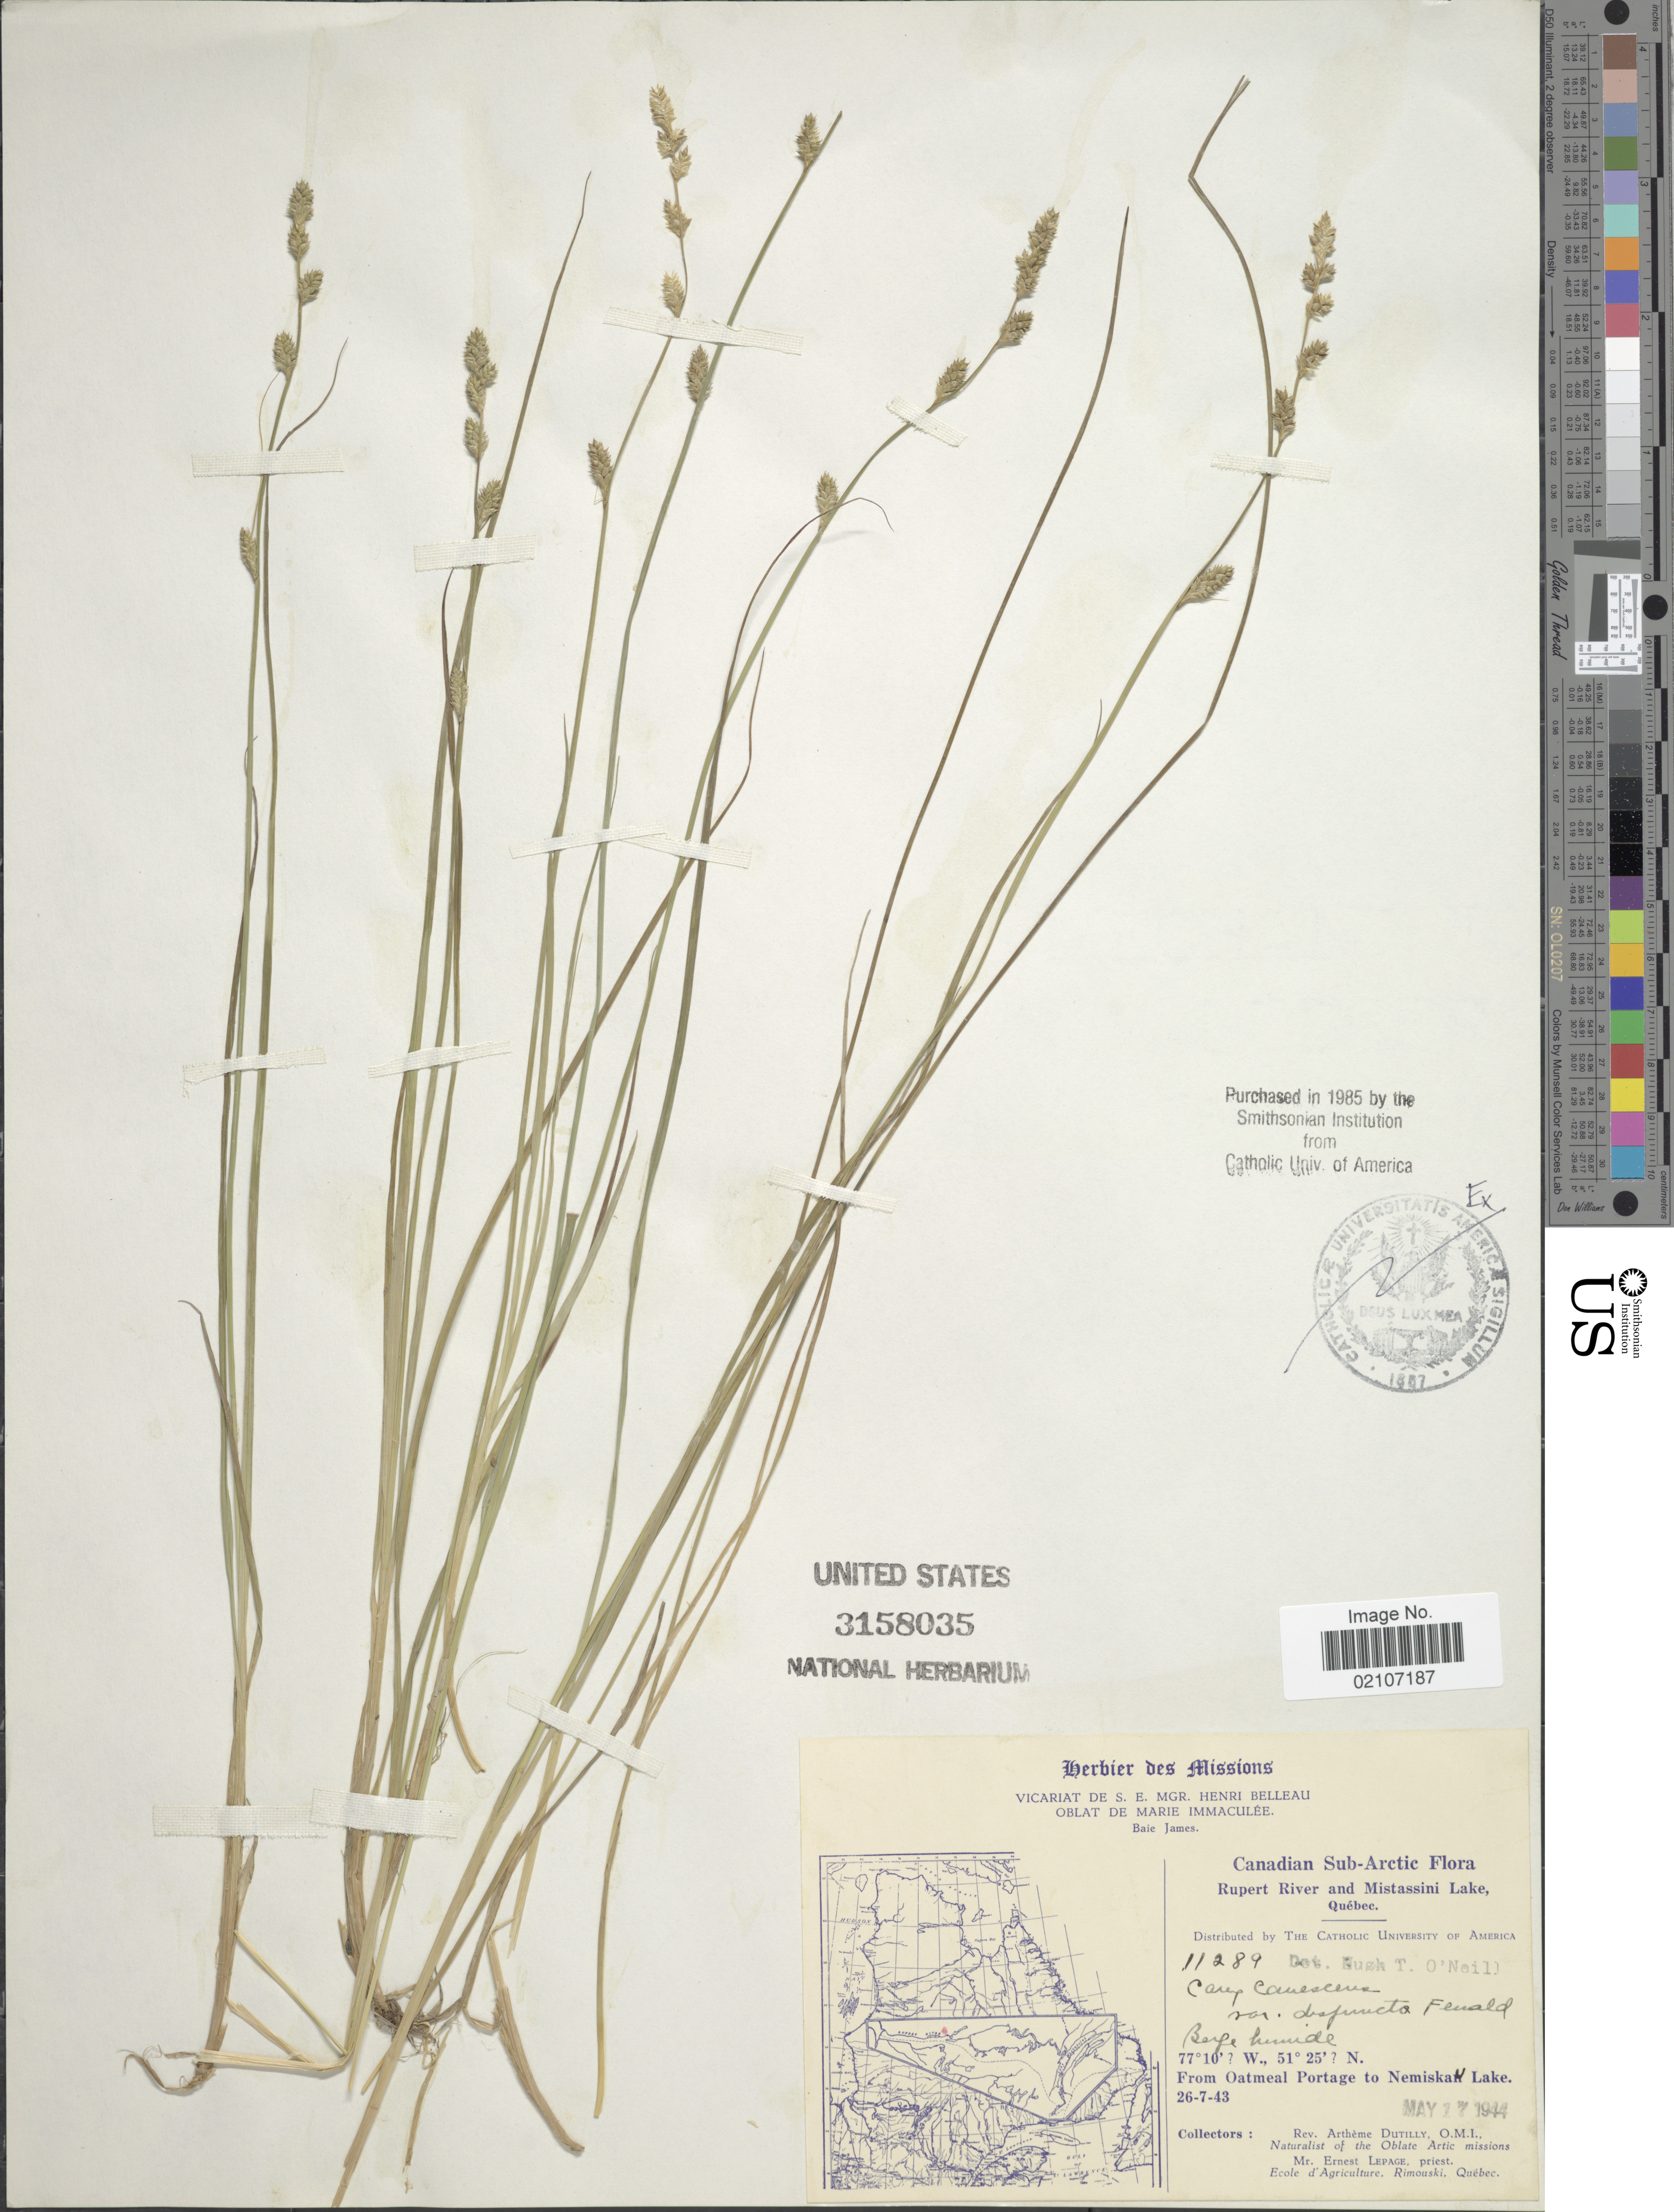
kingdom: Plantae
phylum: Tracheophyta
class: Liliopsida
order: Poales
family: Cyperaceae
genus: Carex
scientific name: Carex canescens var. disjuncta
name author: Fernald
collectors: A. Dutilly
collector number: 11289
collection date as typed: Transcribed d/m/y: 26/7/43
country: Canada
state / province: Quebec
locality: Canadian Sub-Arctic. Rupert River and Mistassini Lake, Quebec. From Oatmeal Portage to Nemiskan Lake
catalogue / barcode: US 3158035